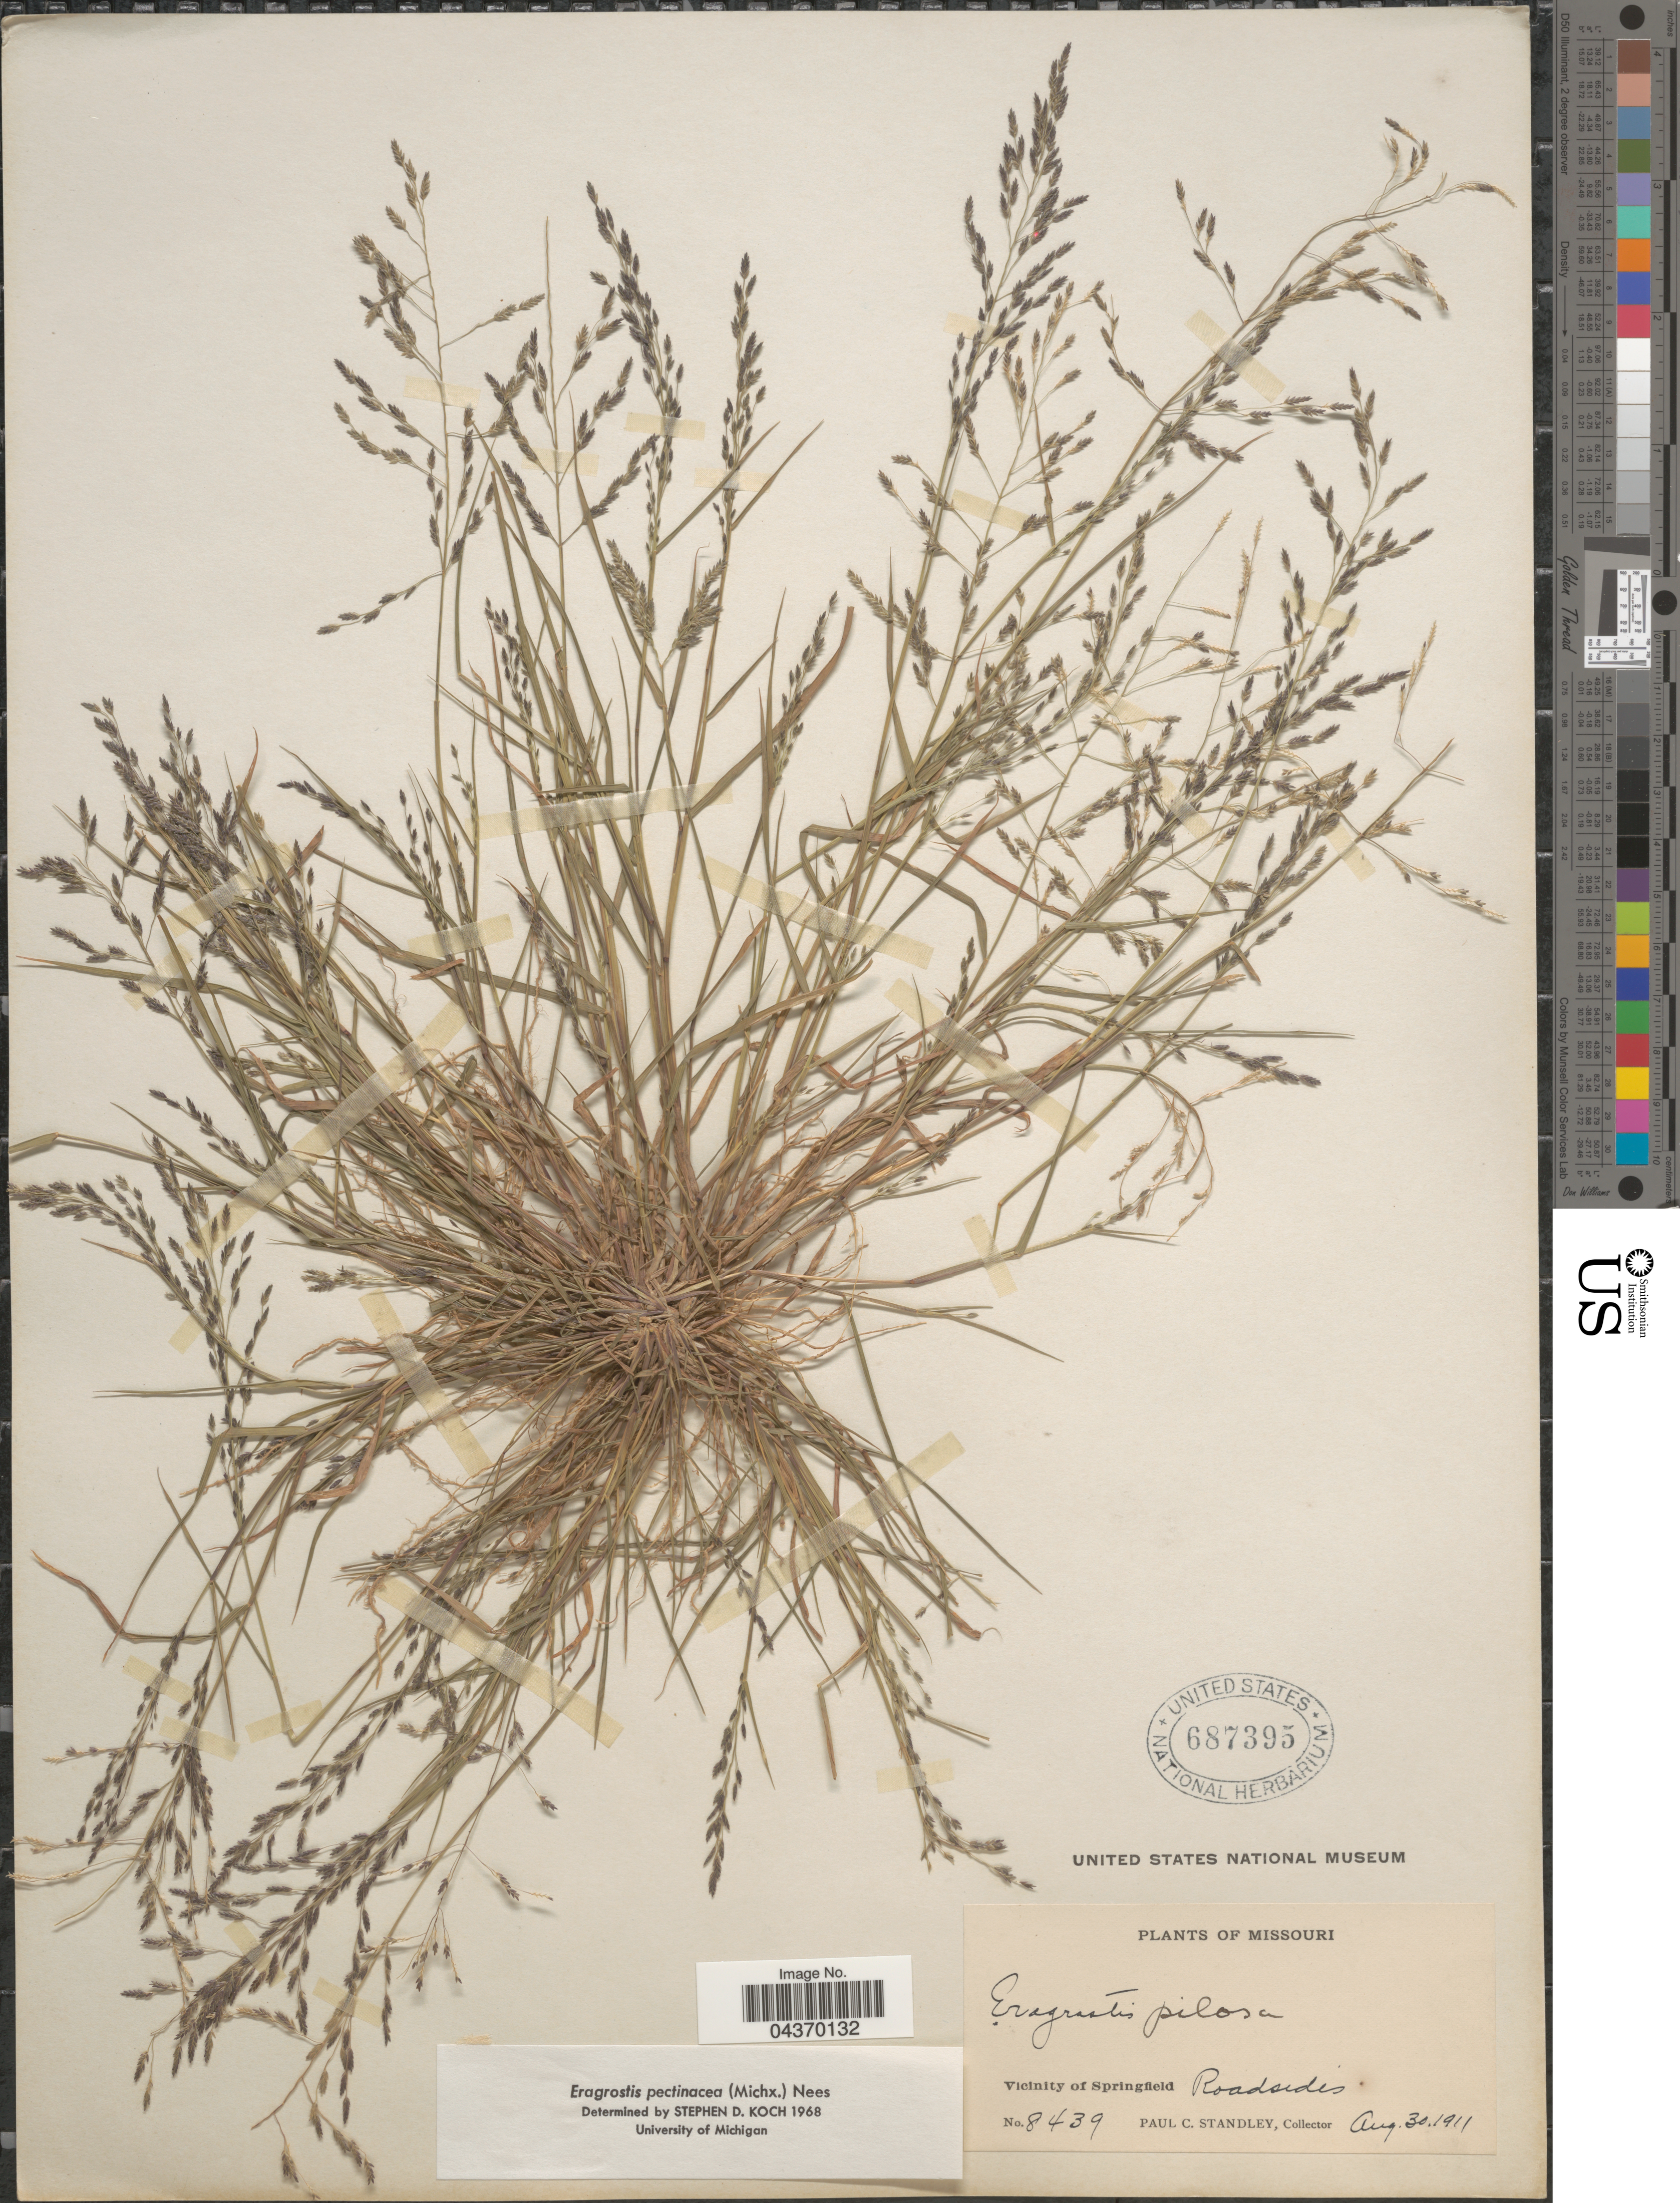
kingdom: Plantae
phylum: Tracheophyta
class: Liliopsida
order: Poales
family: Poaceae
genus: Eragrostis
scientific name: Eragrostis pectinacea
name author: (Michx.) Nees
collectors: P. C. Standley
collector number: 8439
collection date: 1911-08-30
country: United States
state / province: Missouri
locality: Vicinity of Springfield.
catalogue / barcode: US 687395